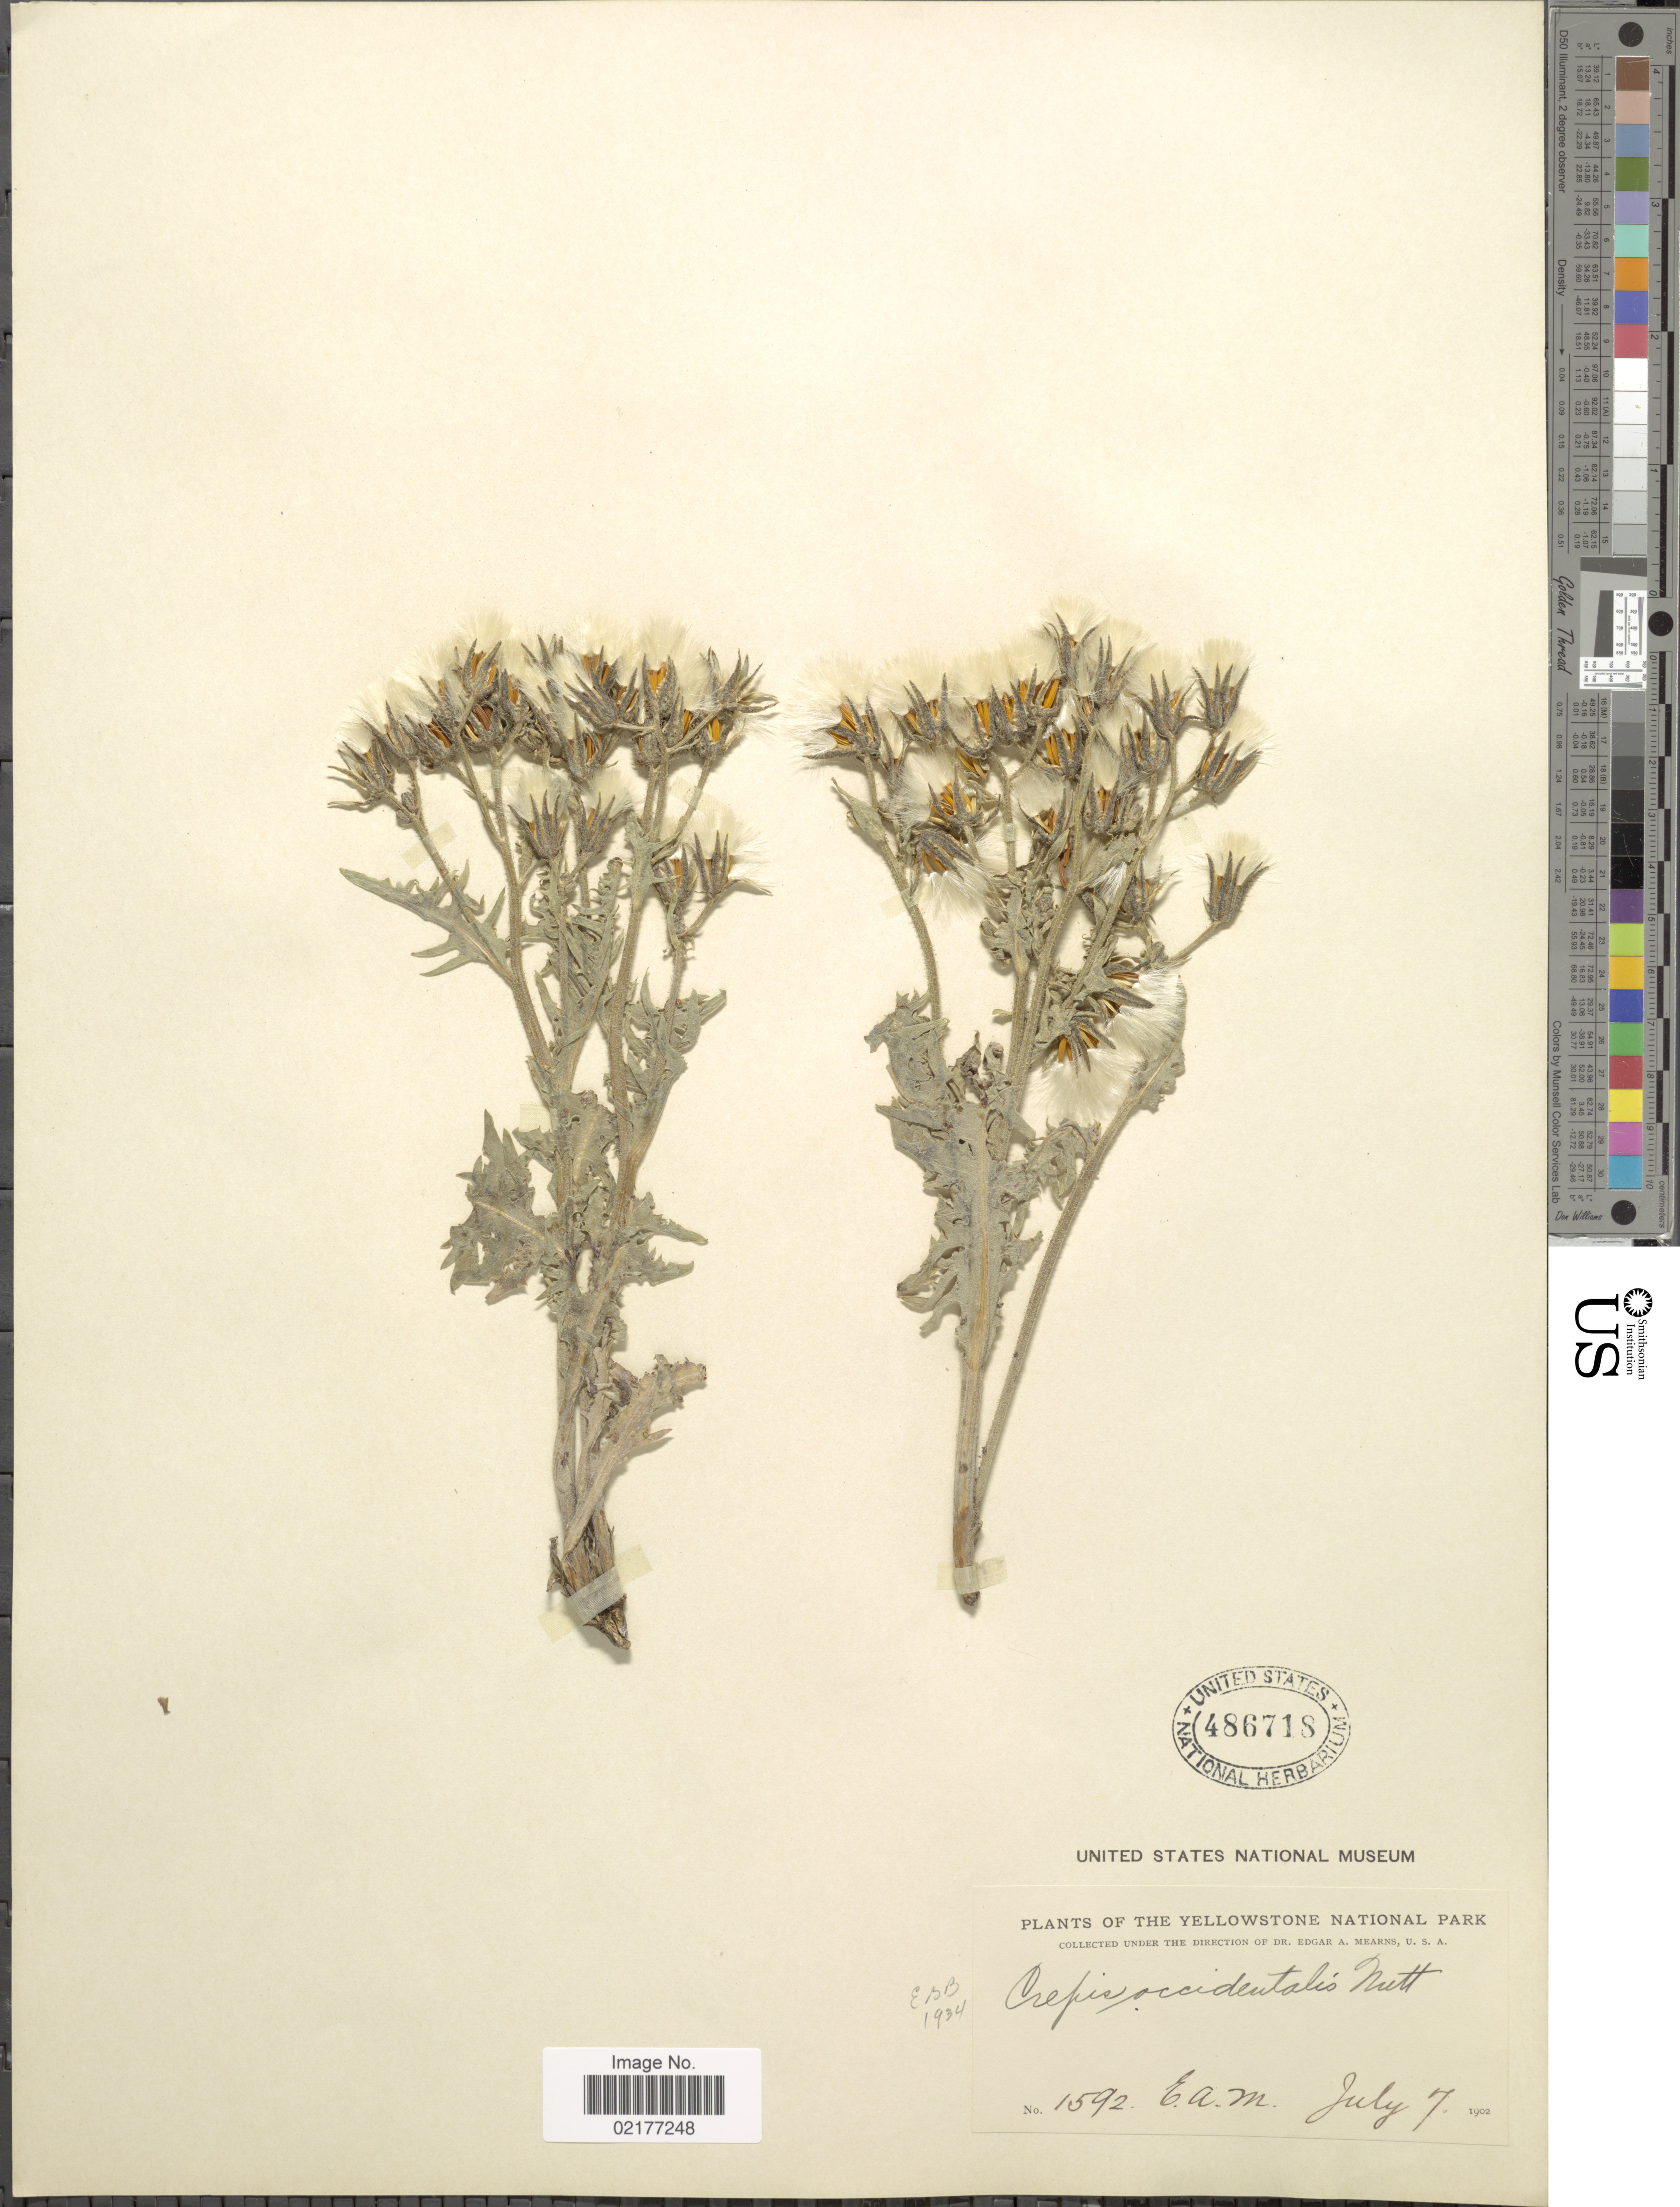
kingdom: Plantae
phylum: Tracheophyta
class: Magnoliopsida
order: Asterales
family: Asteraceae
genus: Crepis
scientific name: Crepis occidentalis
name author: Nutt.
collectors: E. A. Mearns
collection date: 1902-07-07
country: United States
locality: The Yellowstone National Park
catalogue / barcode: US 486718